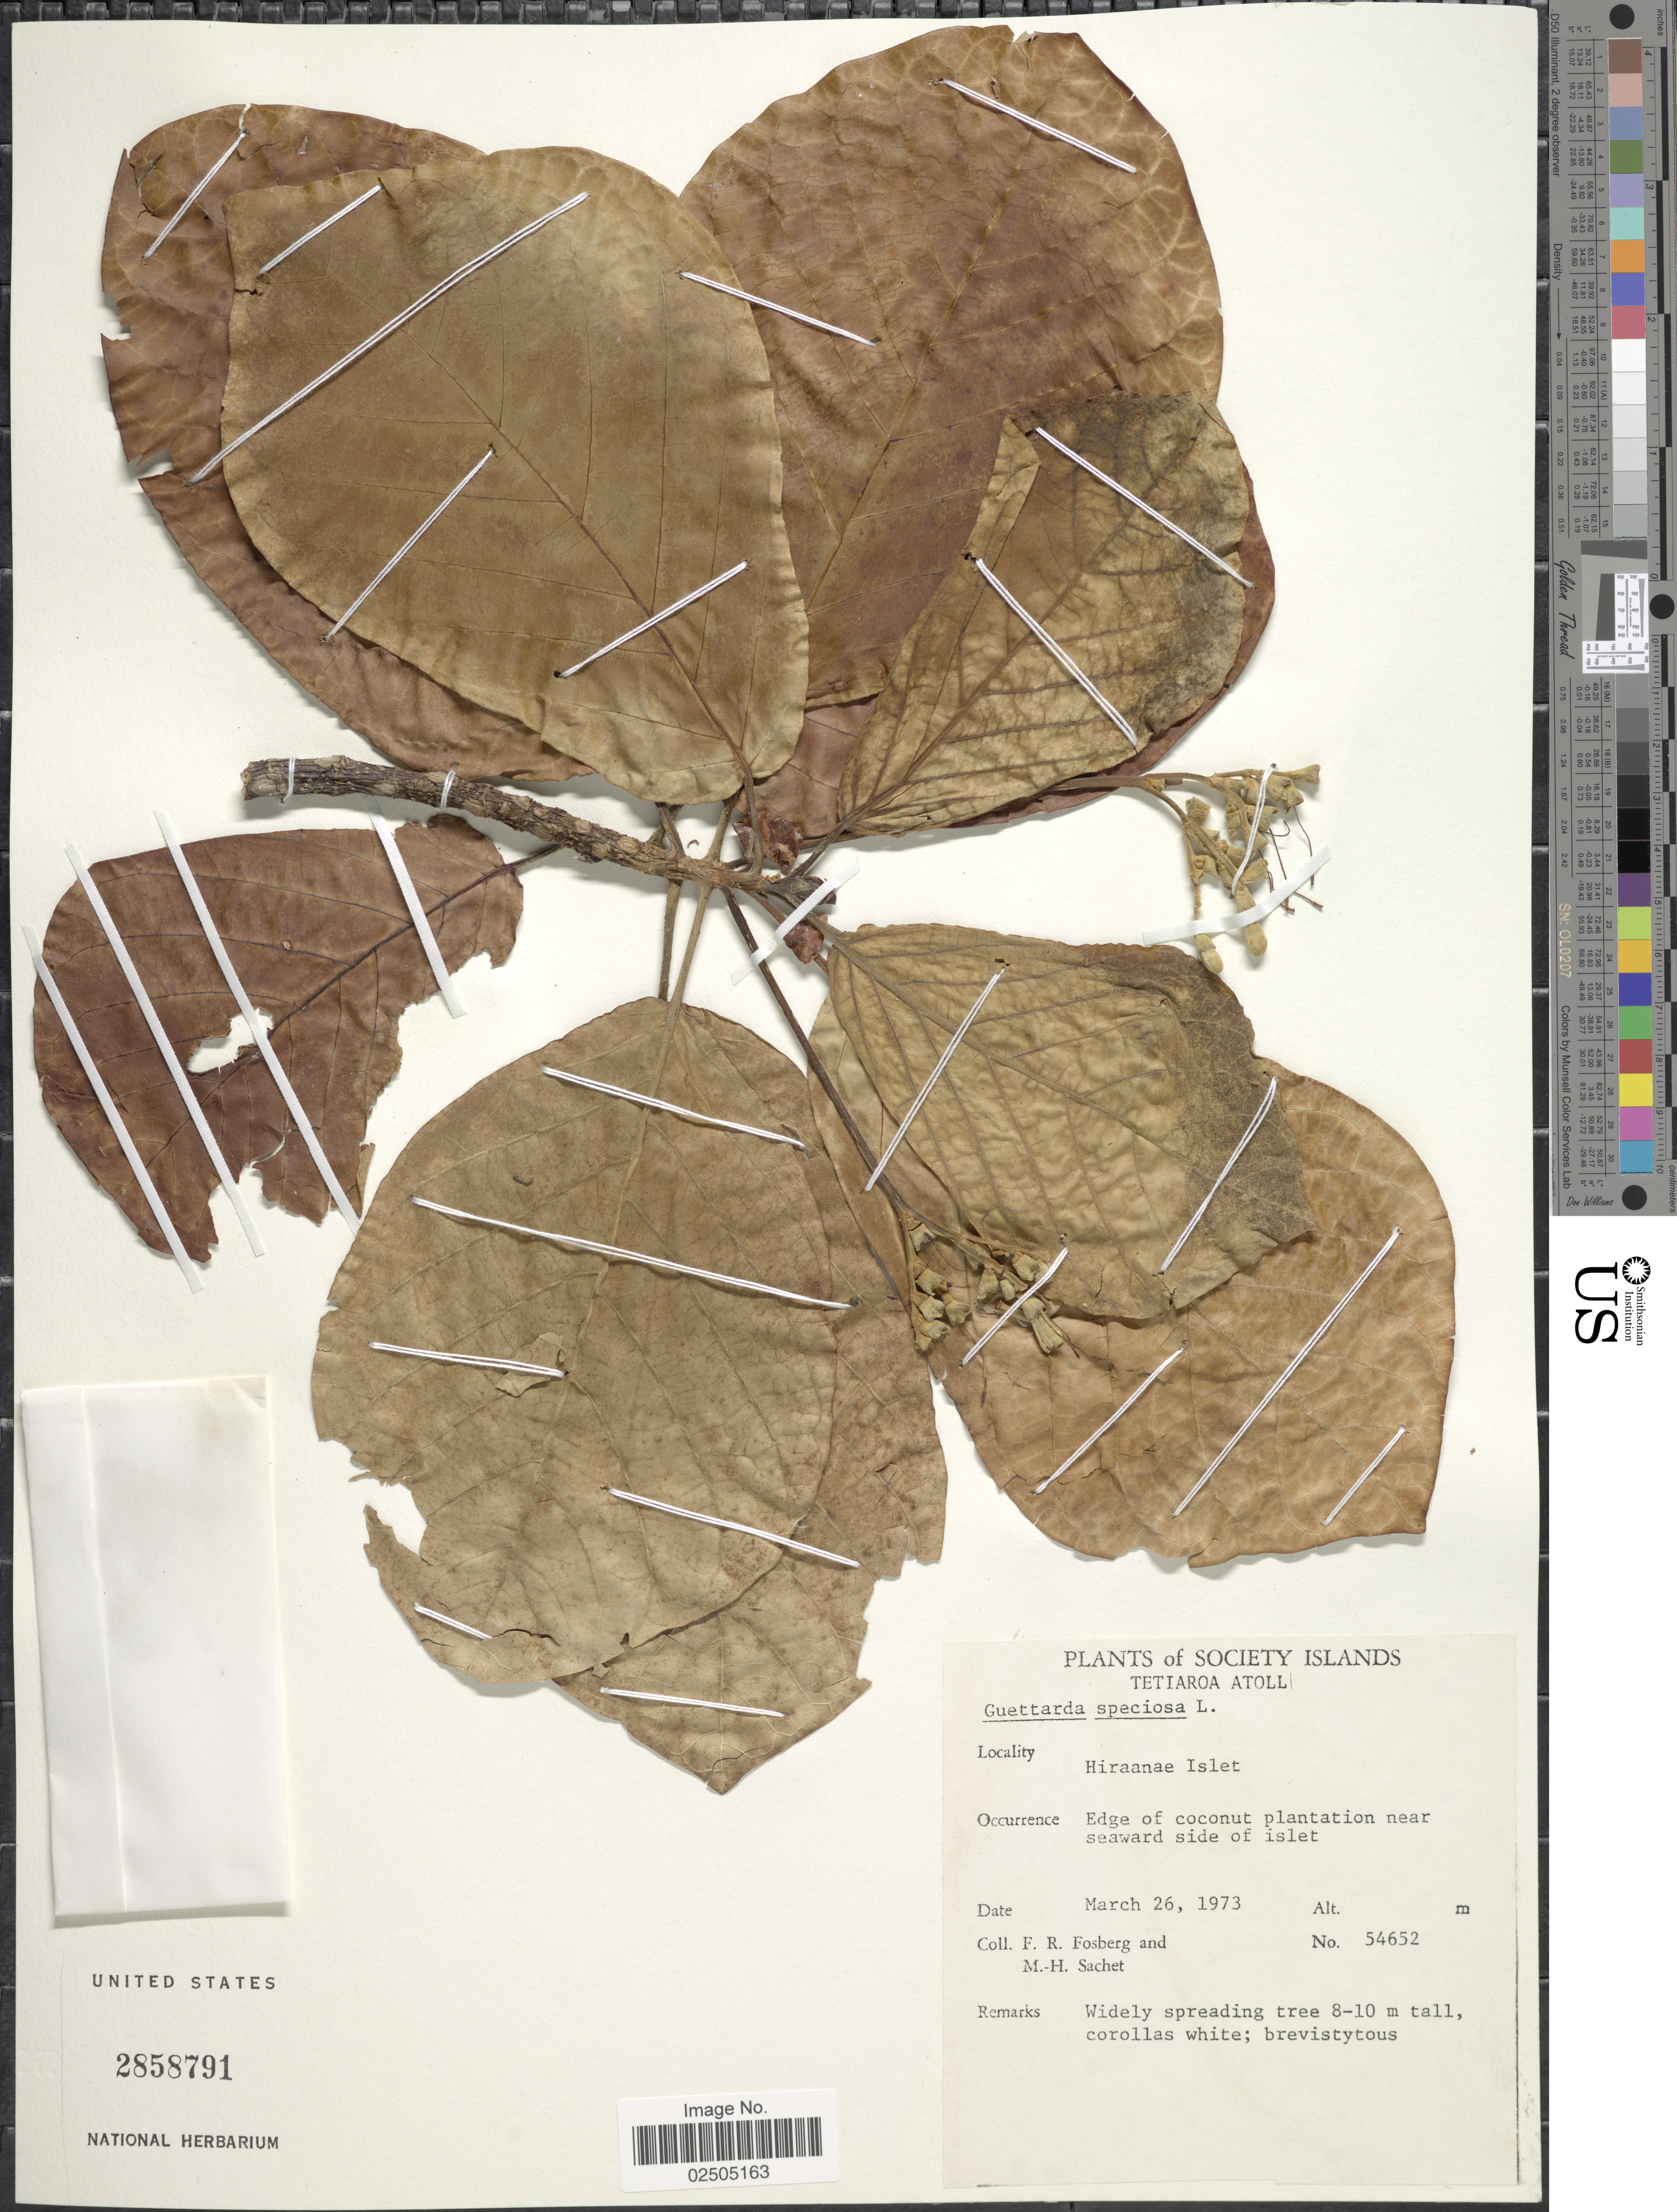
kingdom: Plantae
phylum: Tracheophyta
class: Magnoliopsida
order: Gentianales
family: Rubiaceae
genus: Guettarda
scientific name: Guettarda speciosa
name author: L.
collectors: F. R. Fosberg & M.-H. Sachet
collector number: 54652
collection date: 1973-03-26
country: French Polynesia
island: Tetiaroa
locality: Society Islands, Tetiaroa Atoll, Hiraanae Islet, Edge of coconut plantation near seaward side of islet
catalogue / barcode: US 2858791